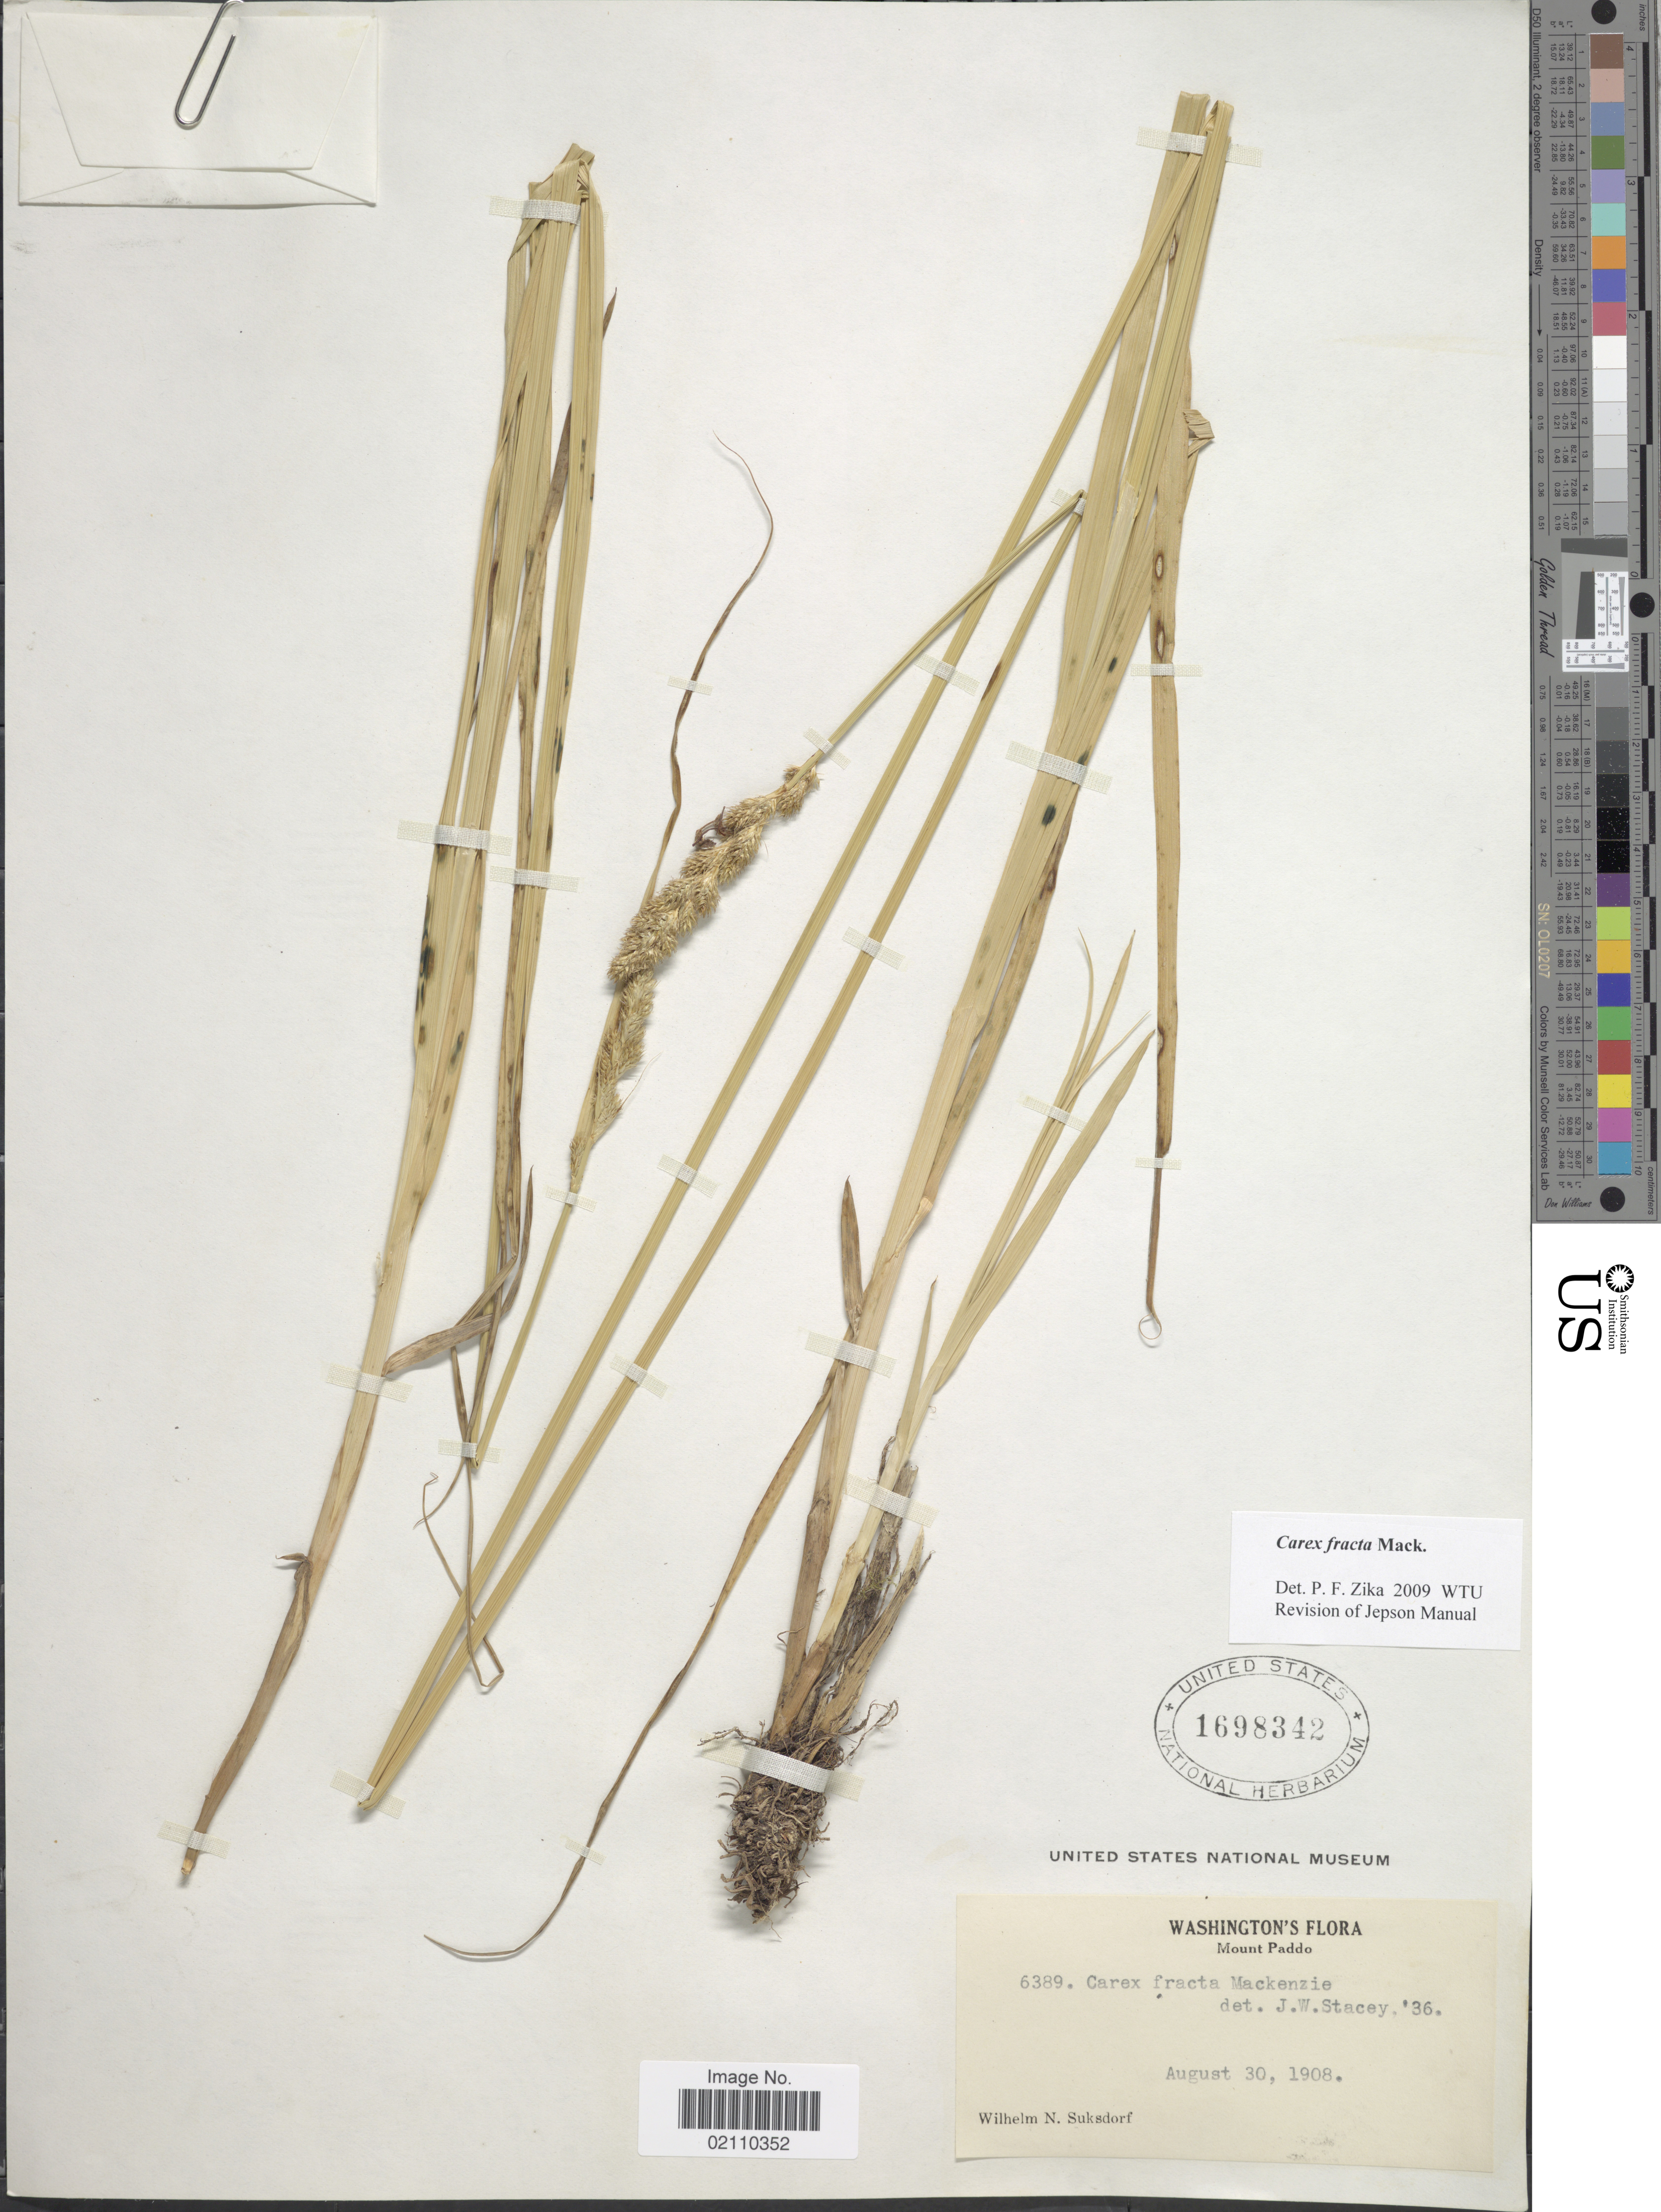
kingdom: Plantae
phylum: Tracheophyta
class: Liliopsida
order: Poales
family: Cyperaceae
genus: Carex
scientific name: Carex fracta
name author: Mack.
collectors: W. N. Suksdorf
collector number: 6389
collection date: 1908-08-30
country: United States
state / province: Washington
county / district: Skamania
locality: Mount Paddo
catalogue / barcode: US 1698342